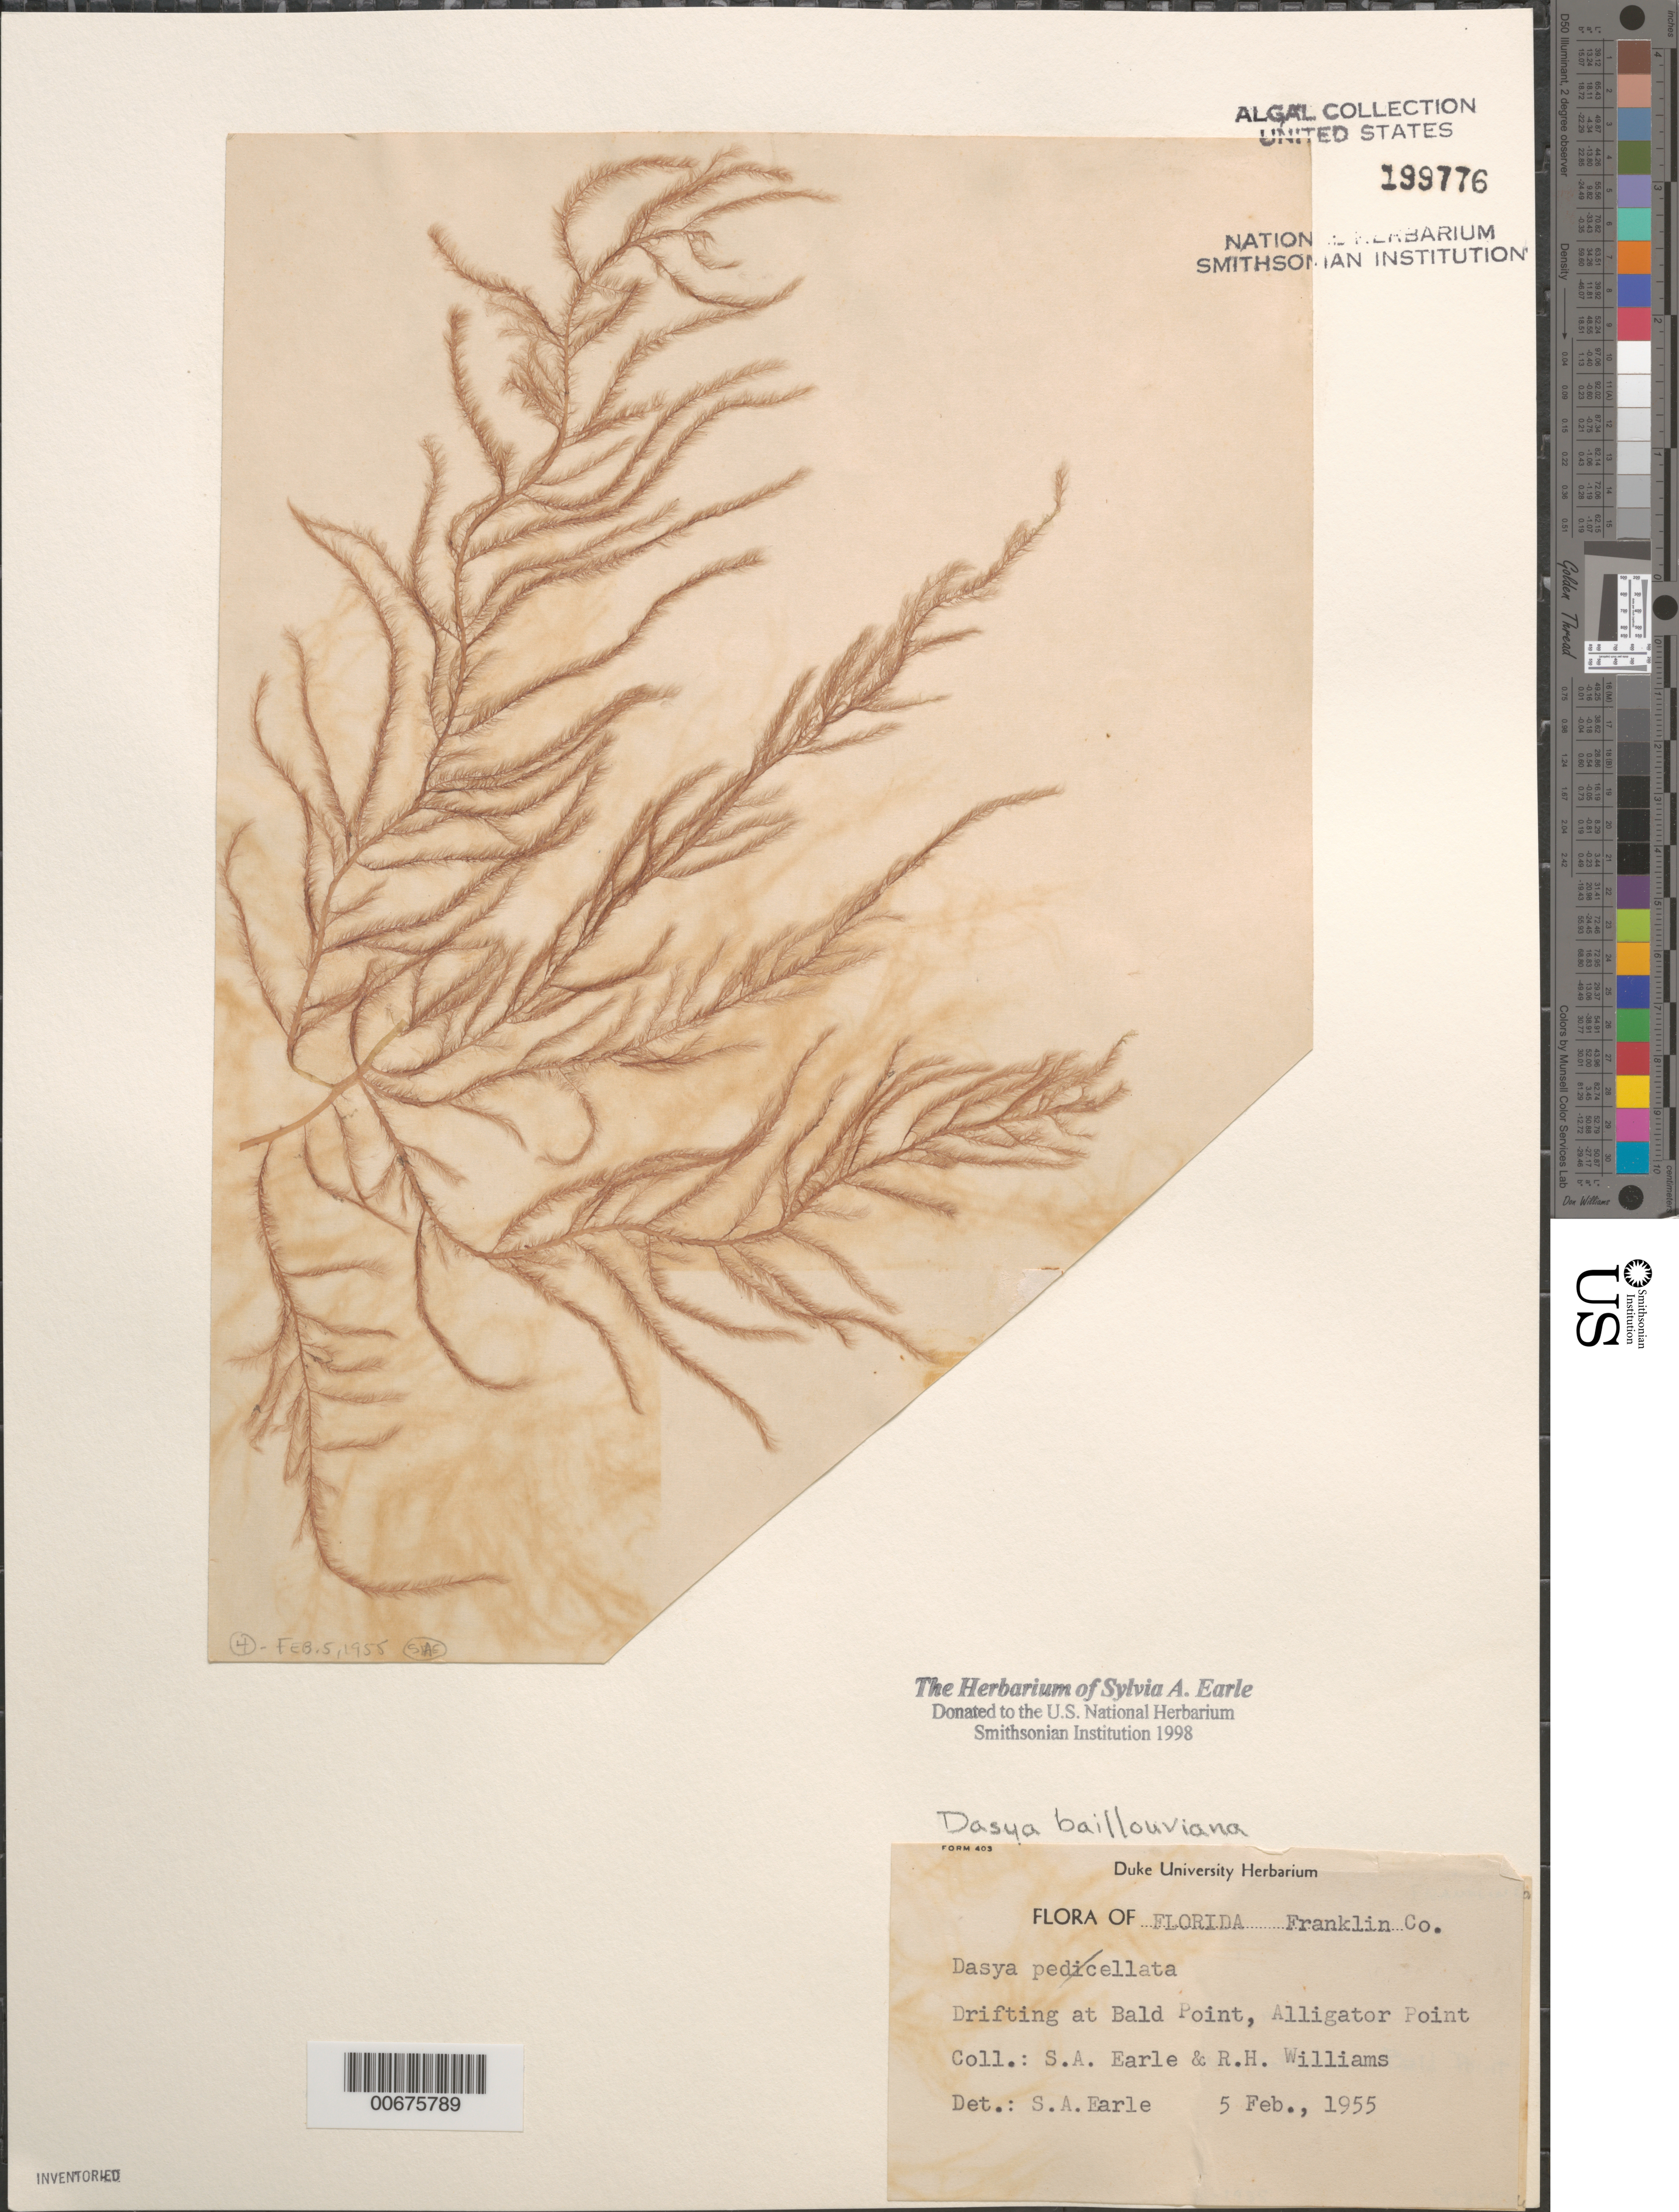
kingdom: Plantae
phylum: Rhodophyta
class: Florideophyceae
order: Ceramiales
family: Dasyaceae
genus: Dasya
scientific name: Dasya pedicellata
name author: (C. Agardh) C. Agardh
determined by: Algae name updating Project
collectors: S. A. Earle & R. H. Williams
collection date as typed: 05 Feb 1955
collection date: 1955-02-05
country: United States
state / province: Florida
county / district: Franklin County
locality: Alligator Point, Bald Point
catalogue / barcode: US 199776